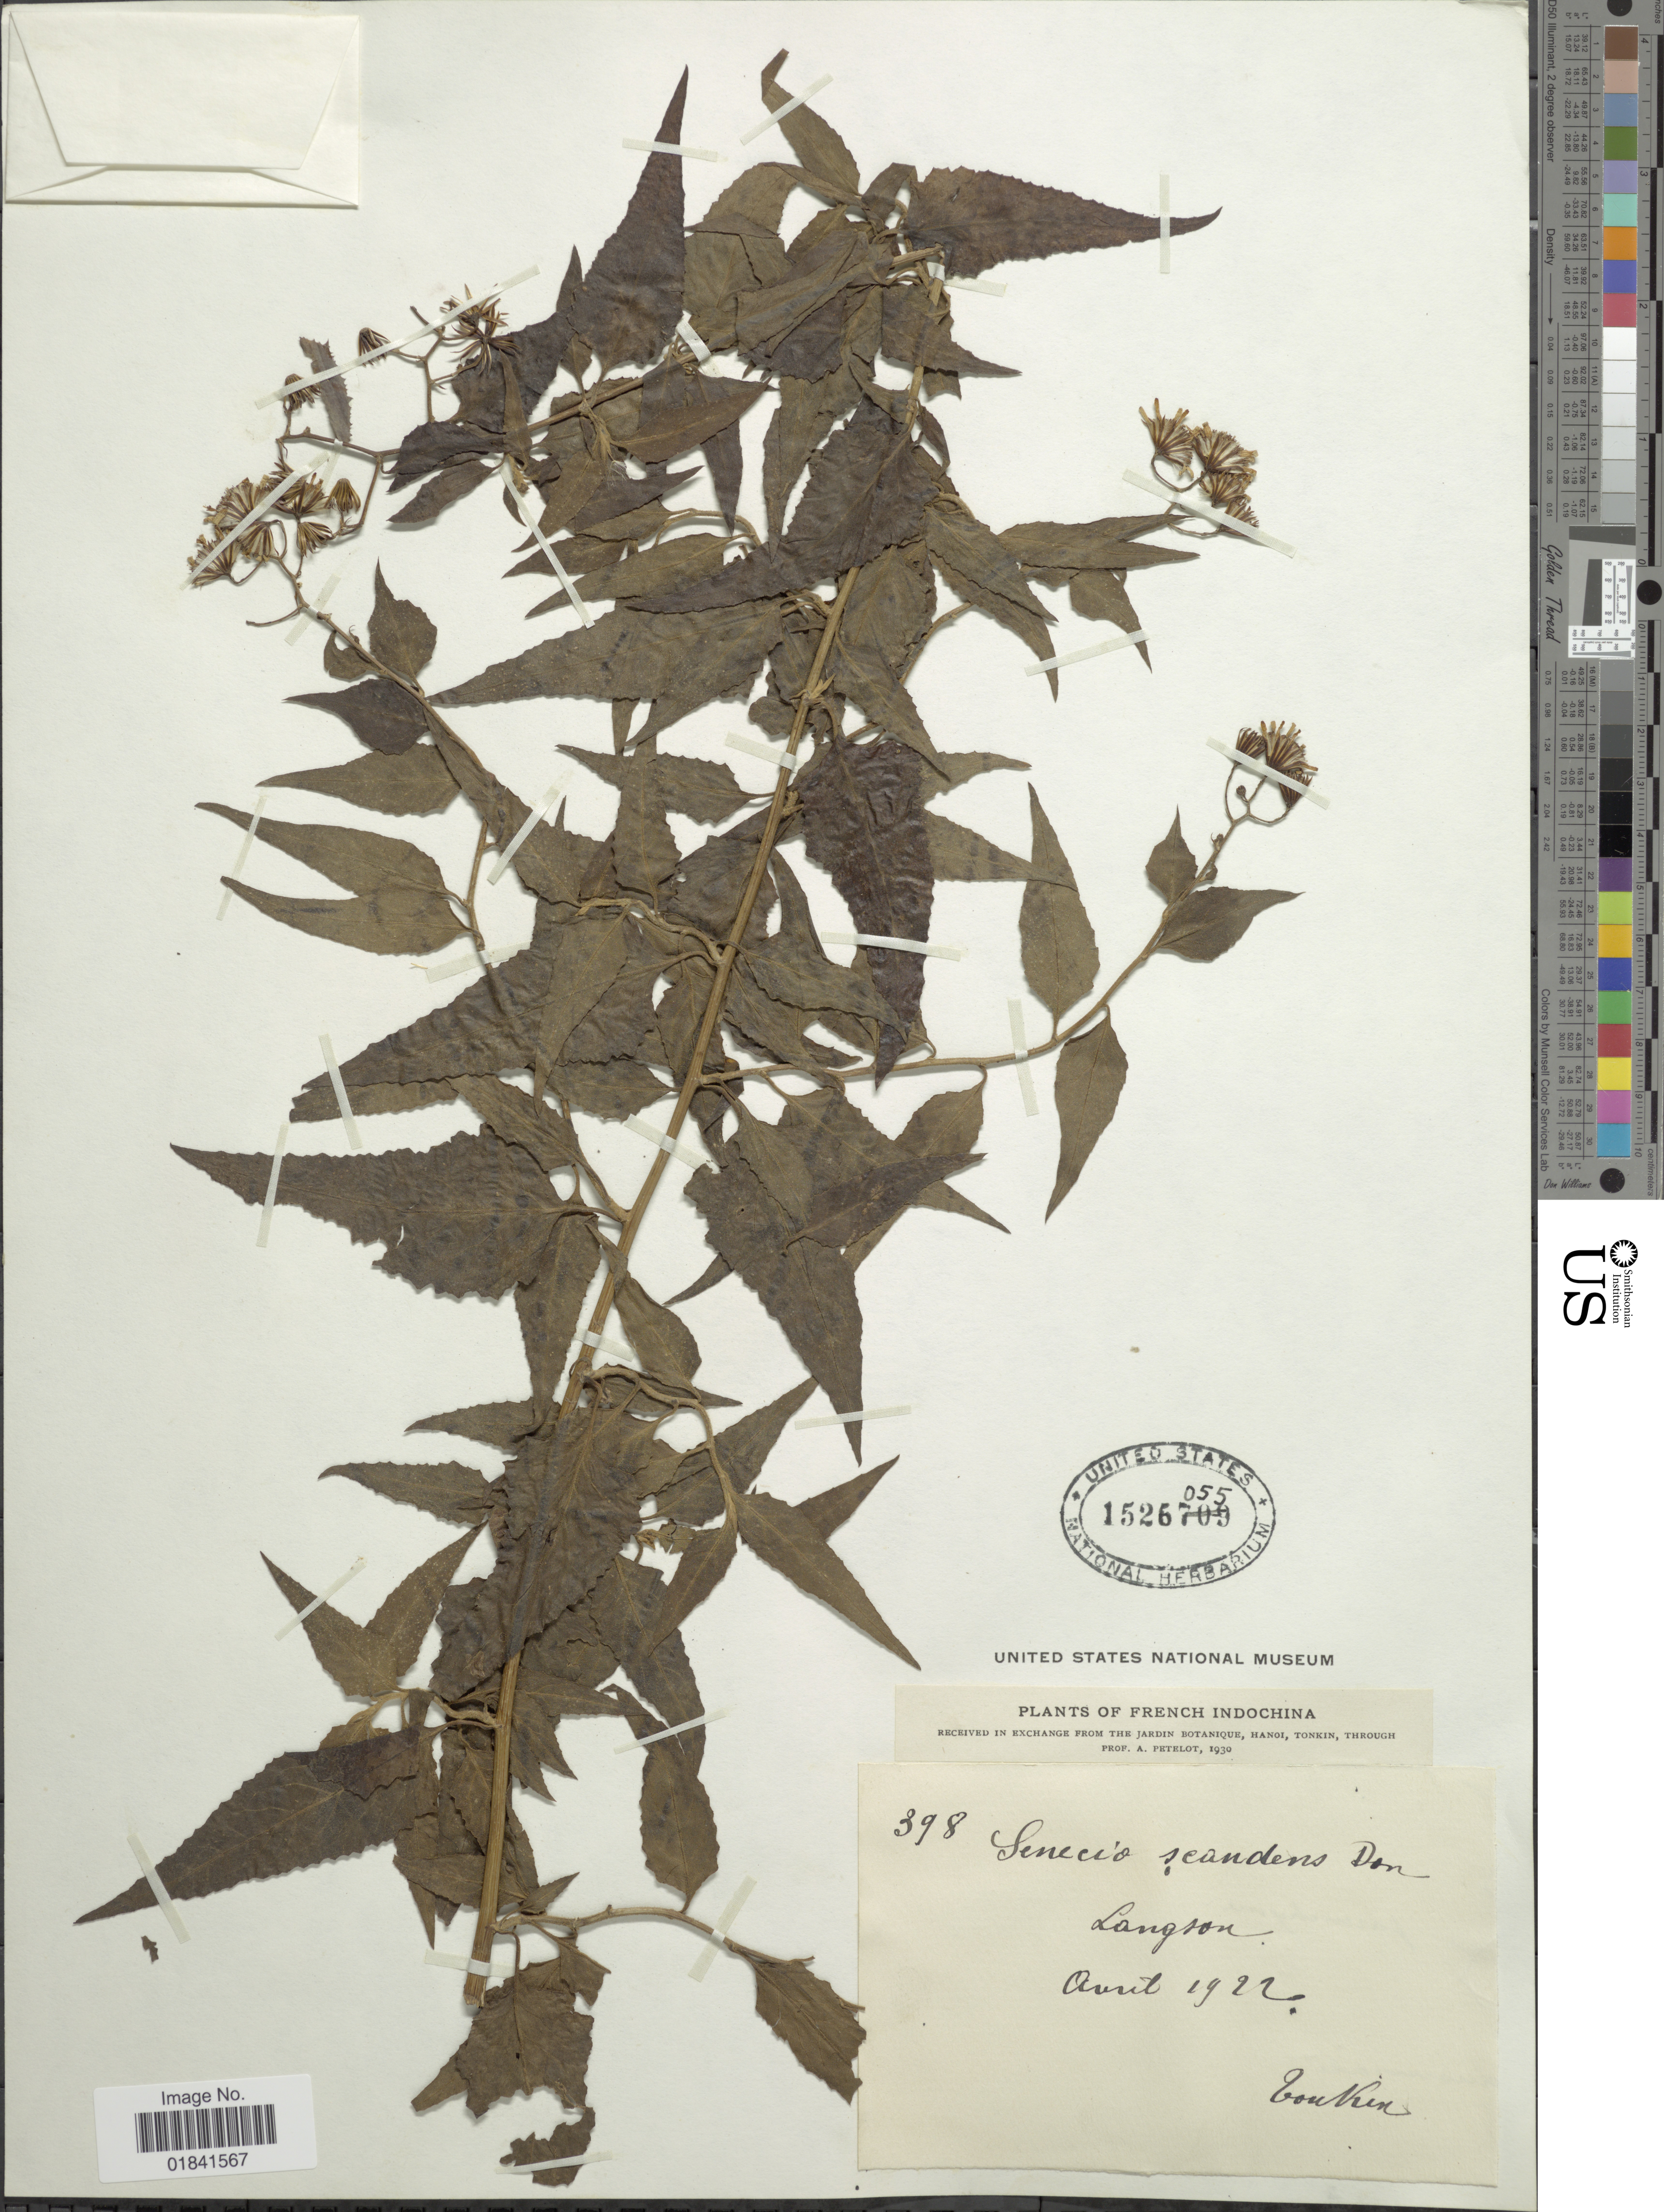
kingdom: Plantae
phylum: Tracheophyta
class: Magnoliopsida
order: Asterales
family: Asteraceae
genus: Senecio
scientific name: Senecio scandens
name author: Buch.-Ham. ex D. Don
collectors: A. Petelot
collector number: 398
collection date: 1922-04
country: Vietnam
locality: French IndoChina, Tonkin. Langson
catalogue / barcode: US 1526055